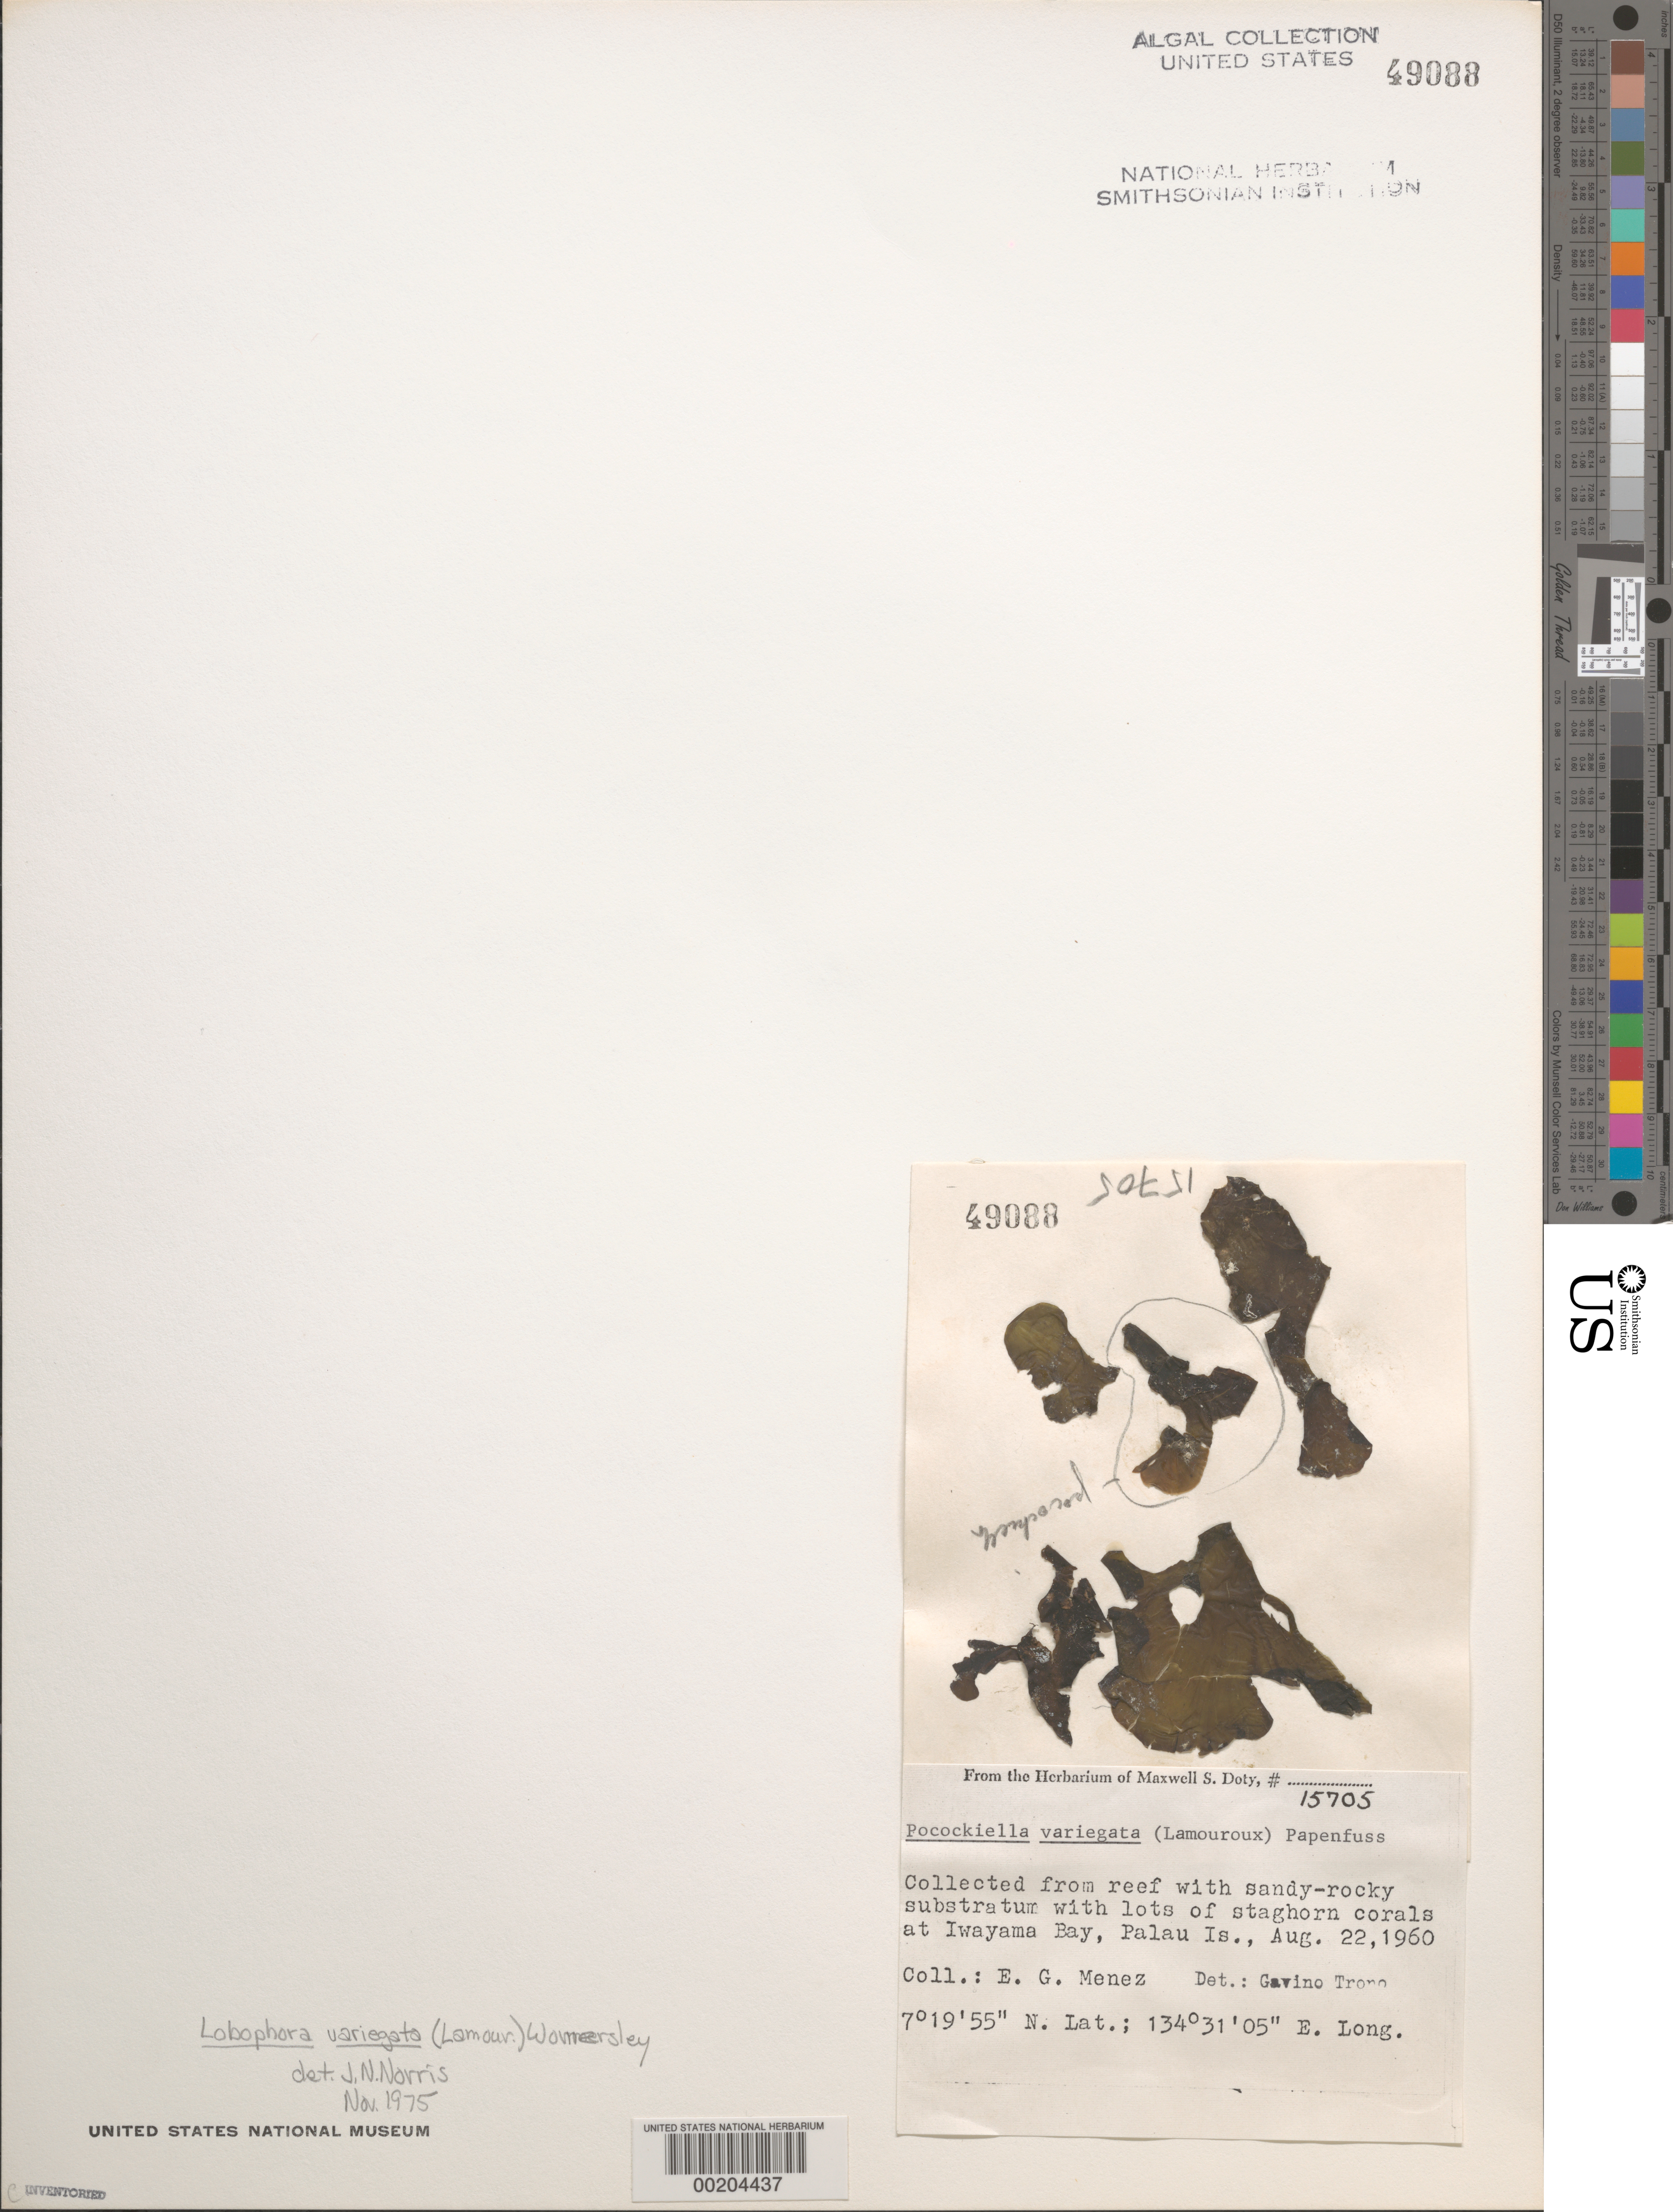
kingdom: Chromista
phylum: Ochrophyta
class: Phaeophyceae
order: Dictyotales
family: Dictyotaceae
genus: Lobophora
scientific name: Lobophora variegata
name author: (J.V.Lamouroux) Womersley & E.C. Oliveira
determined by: Norris, James N.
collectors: Meñez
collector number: MSD 15705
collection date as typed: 22 Aug 1960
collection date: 1960-08-22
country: Palau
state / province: Koror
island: Oreor (Koror)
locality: Iwayama Bay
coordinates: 7 19' 55" N, 134 31' 05" E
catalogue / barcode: US 49088